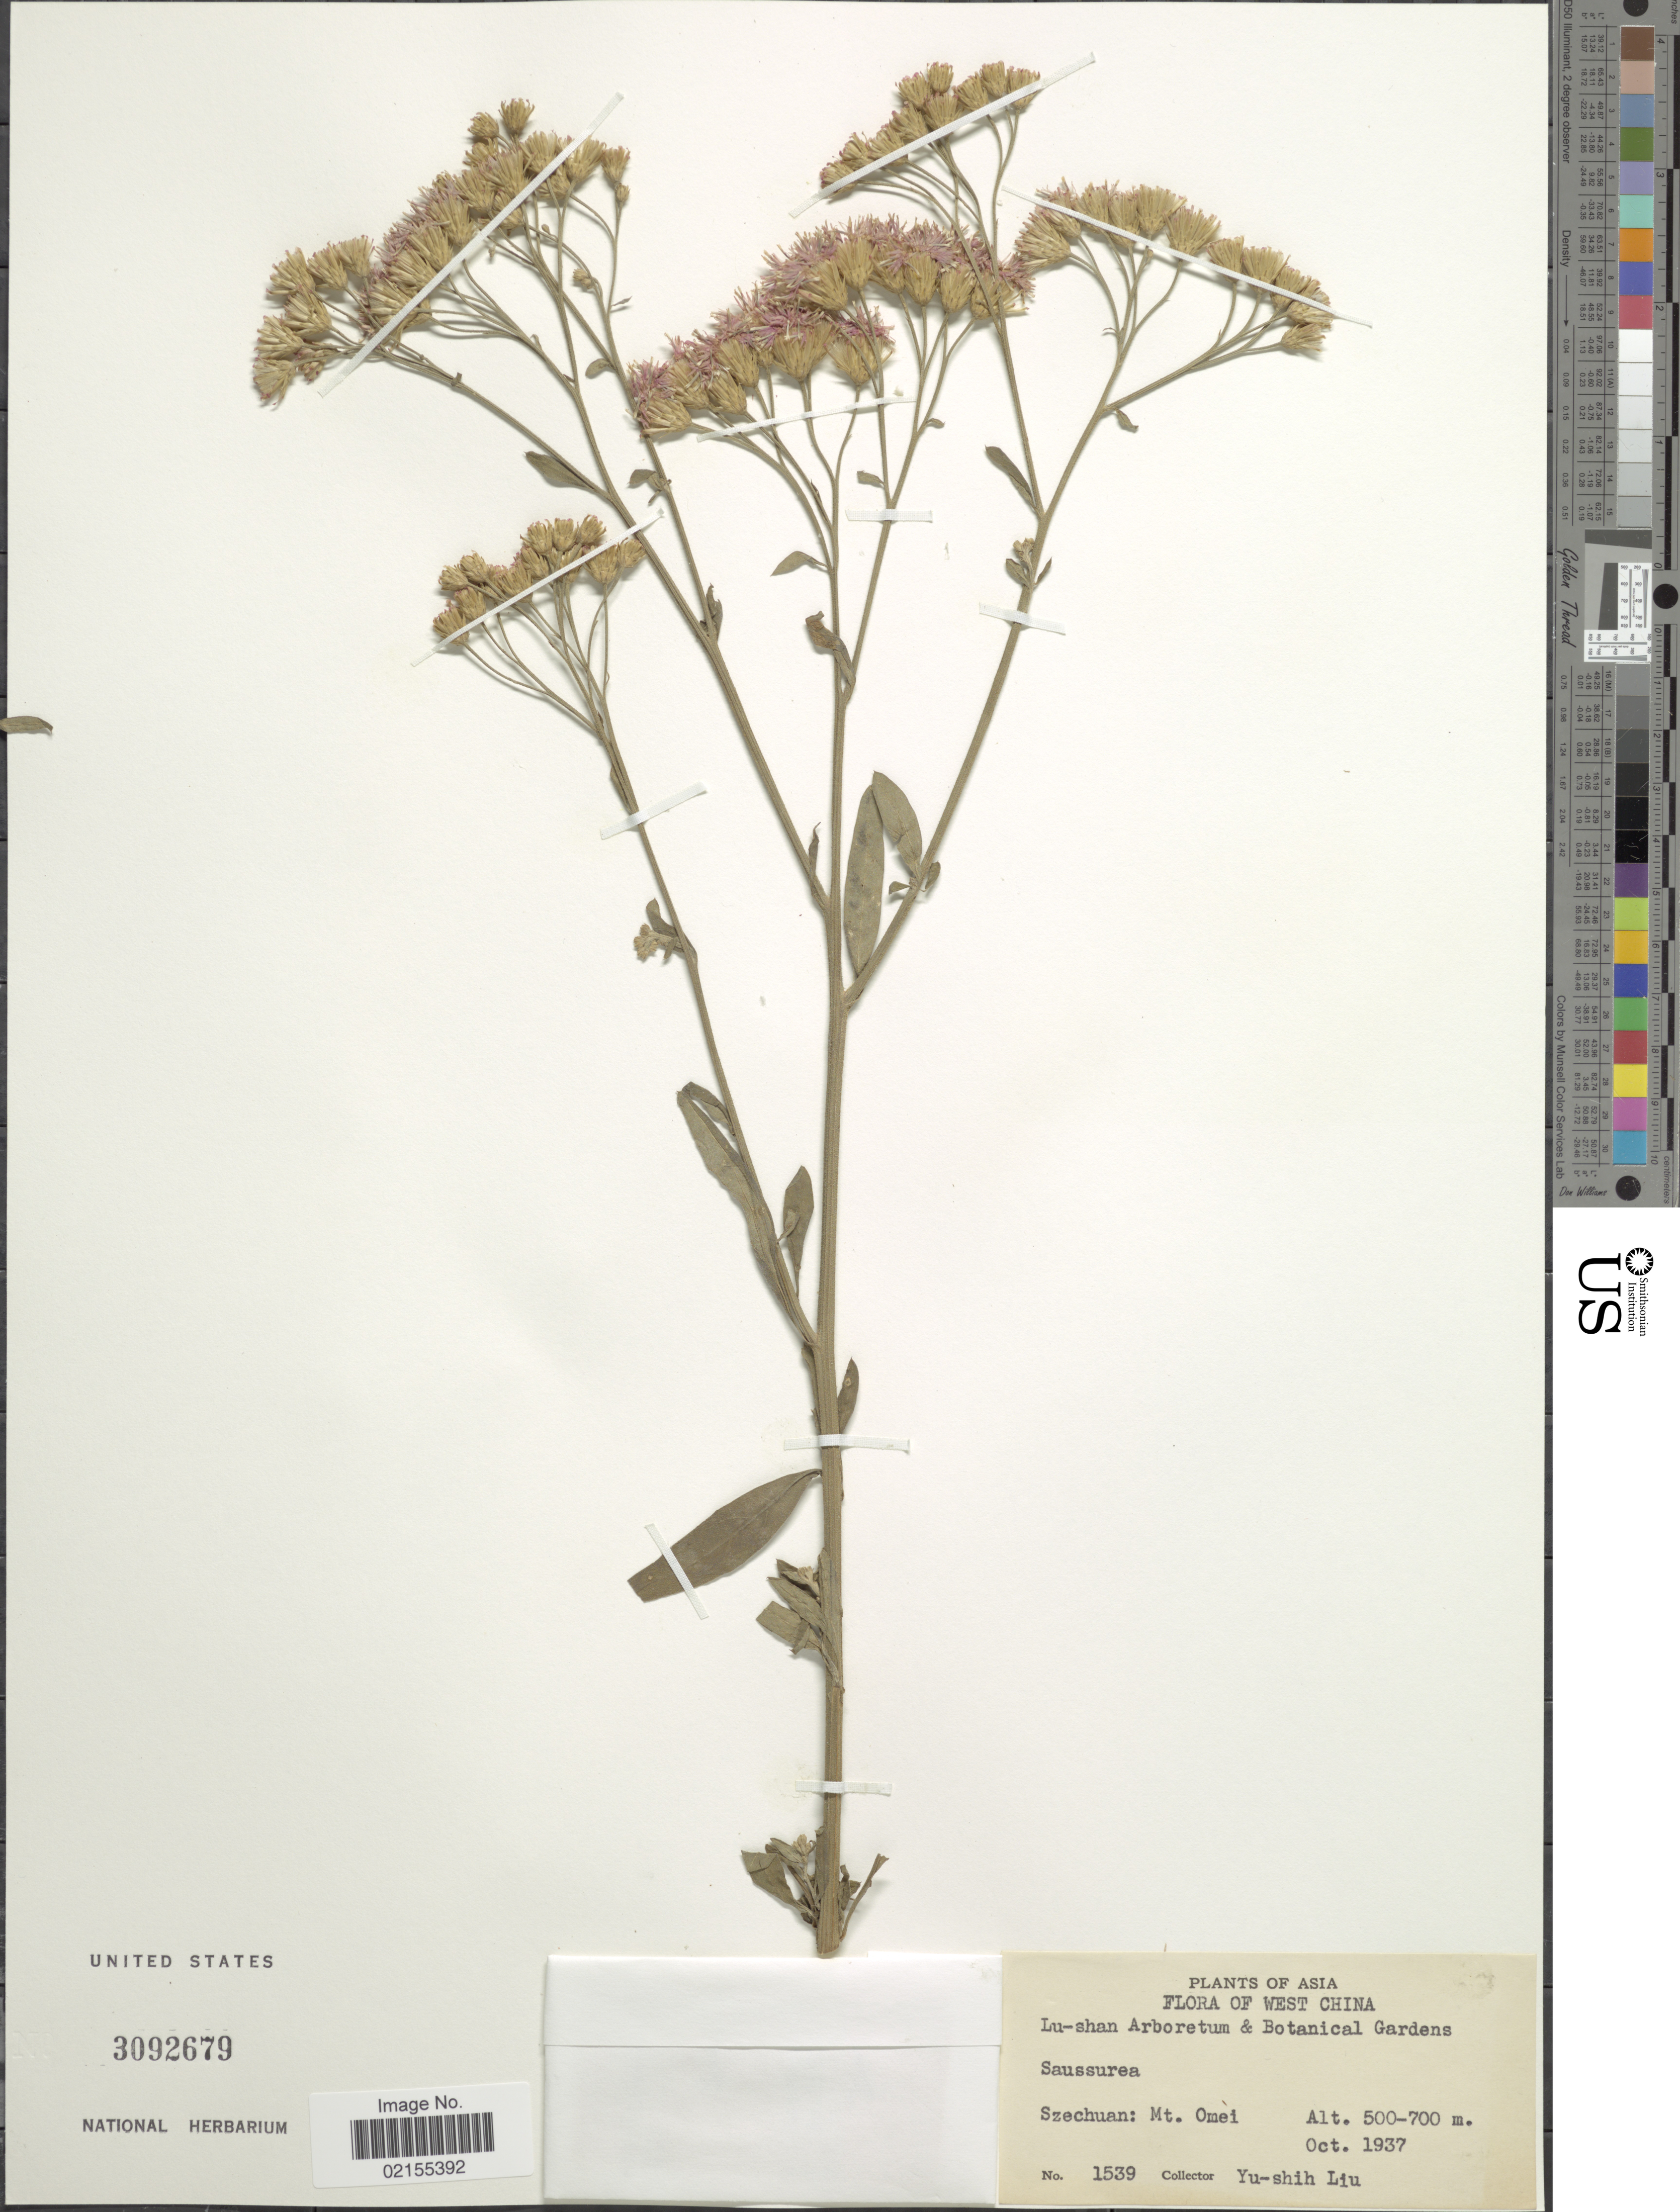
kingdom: Plantae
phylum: Tracheophyta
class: Magnoliopsida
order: Asterales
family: Asteraceae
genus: Saussurea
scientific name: Saussurea japonica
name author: (Thunb.) DC.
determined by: Chen, Yousheng S.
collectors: Y.-S. Liu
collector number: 1539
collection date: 1937-10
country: China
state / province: Sichuan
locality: West China, Asia, Szechuan, Mt. Omei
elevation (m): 500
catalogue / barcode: US 3092679